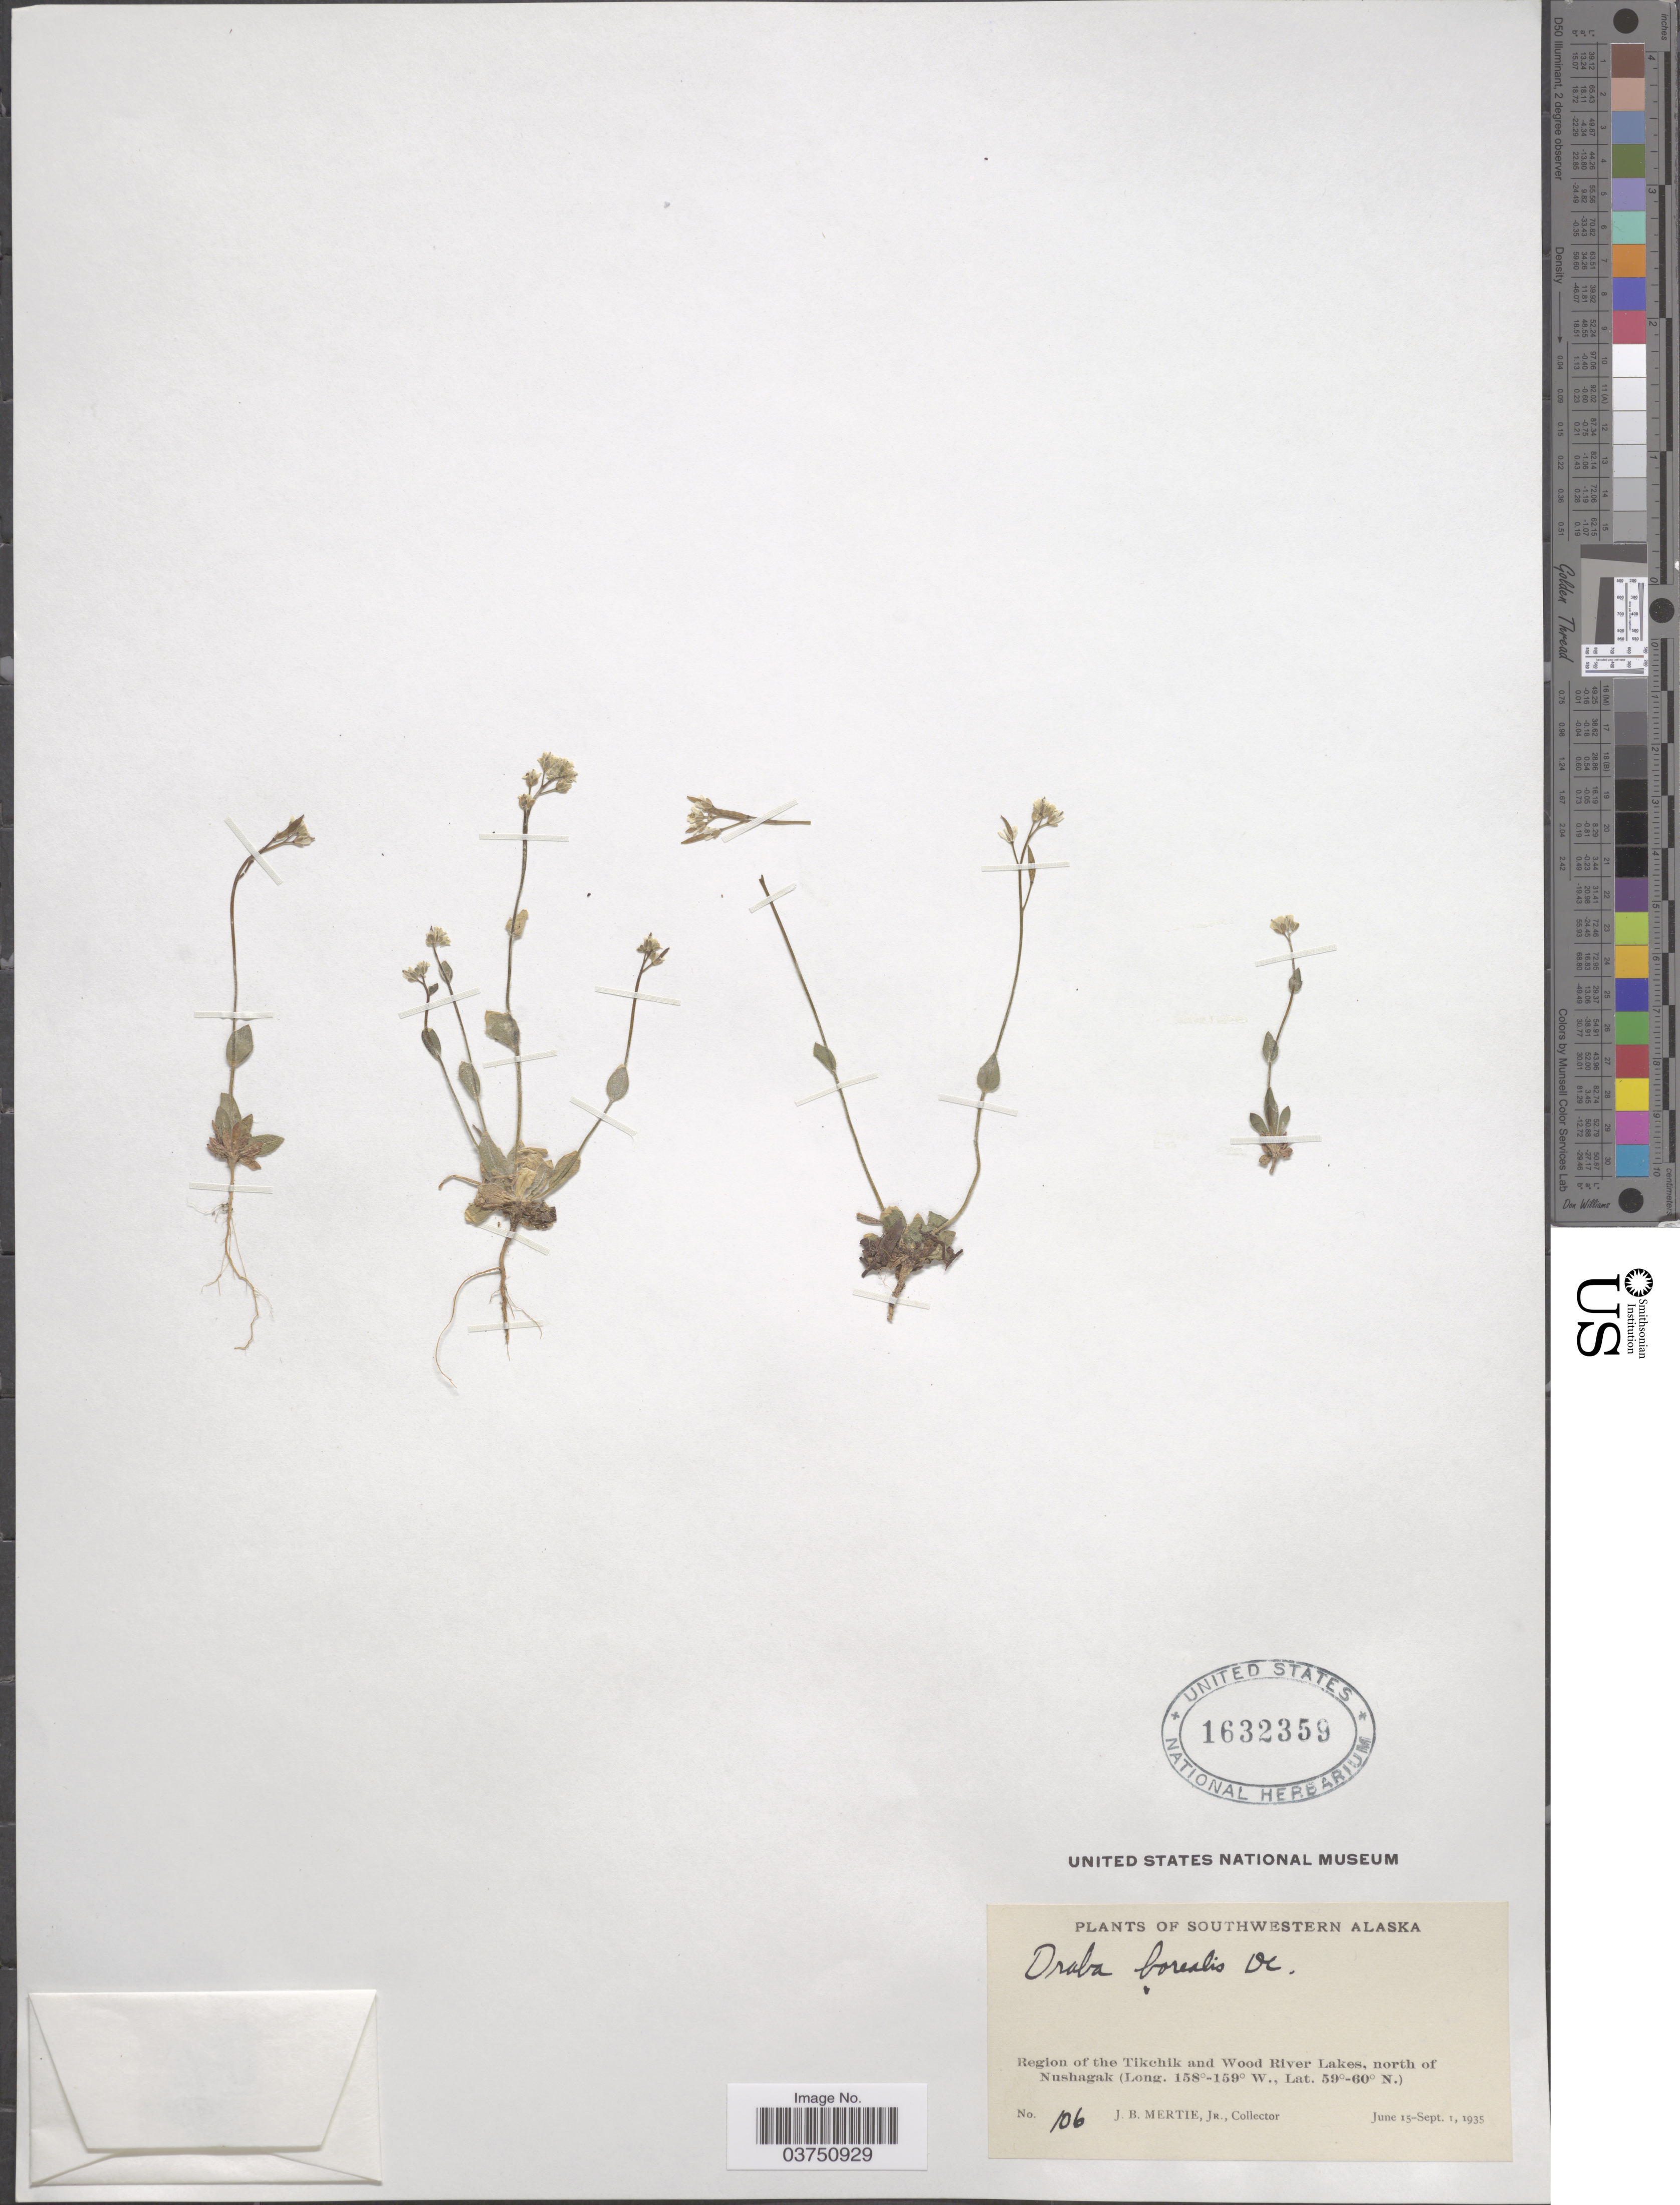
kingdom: Plantae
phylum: Tracheophyta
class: Magnoliopsida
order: Brassicales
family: Brassicaceae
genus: Draba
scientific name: Draba borealis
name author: DC.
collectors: J. Mertie Jr.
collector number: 106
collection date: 1935-06-15/1935-09-01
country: United States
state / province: Alaska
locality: Southwestern Alaska. Region of the Tikchik and Wood River Lakes, north of Nushagak.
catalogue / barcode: US 1632359